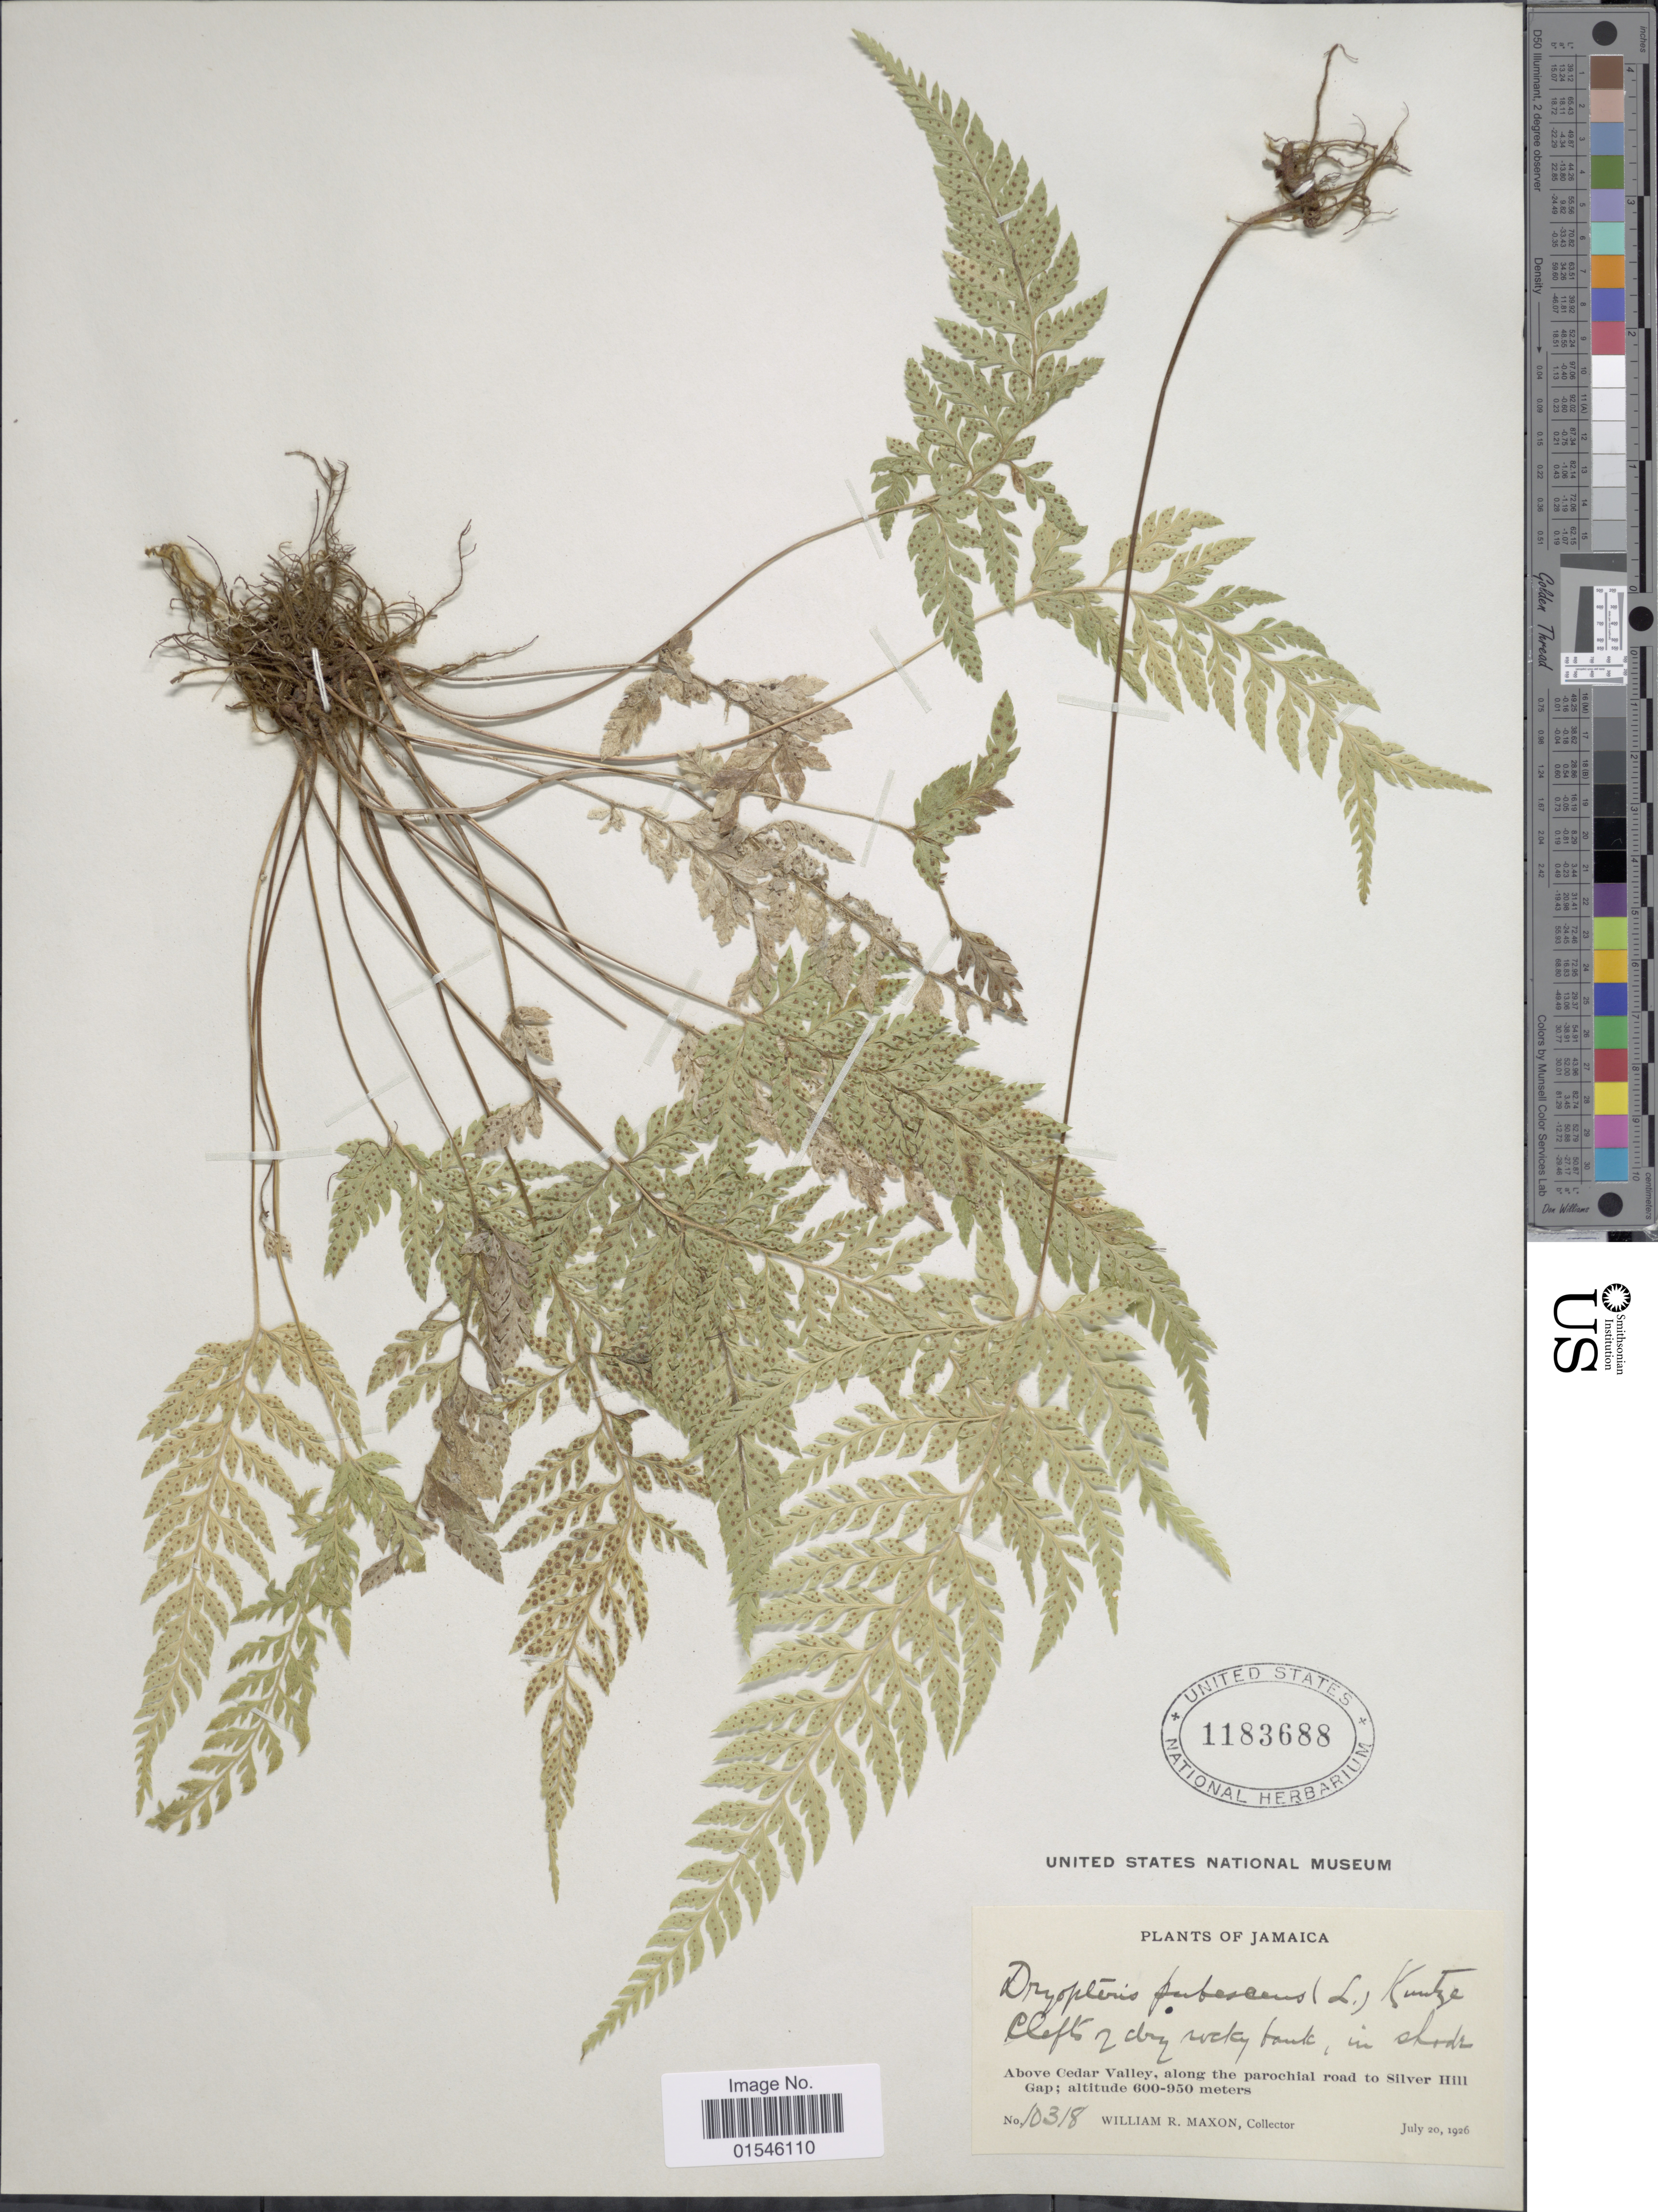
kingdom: Plantae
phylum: Tracheophyta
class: Polypodiopsida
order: Polypodiales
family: Dryopteridaceae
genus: Polystichopsis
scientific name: Polystichopsis pubescens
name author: (L.) C.V. Morton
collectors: W. R. Maxon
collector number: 10318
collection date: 1926-07-20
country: Jamaica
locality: Above Cedar Valley, along the parochial road to Silver Hill Gap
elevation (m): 600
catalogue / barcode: US 1183688